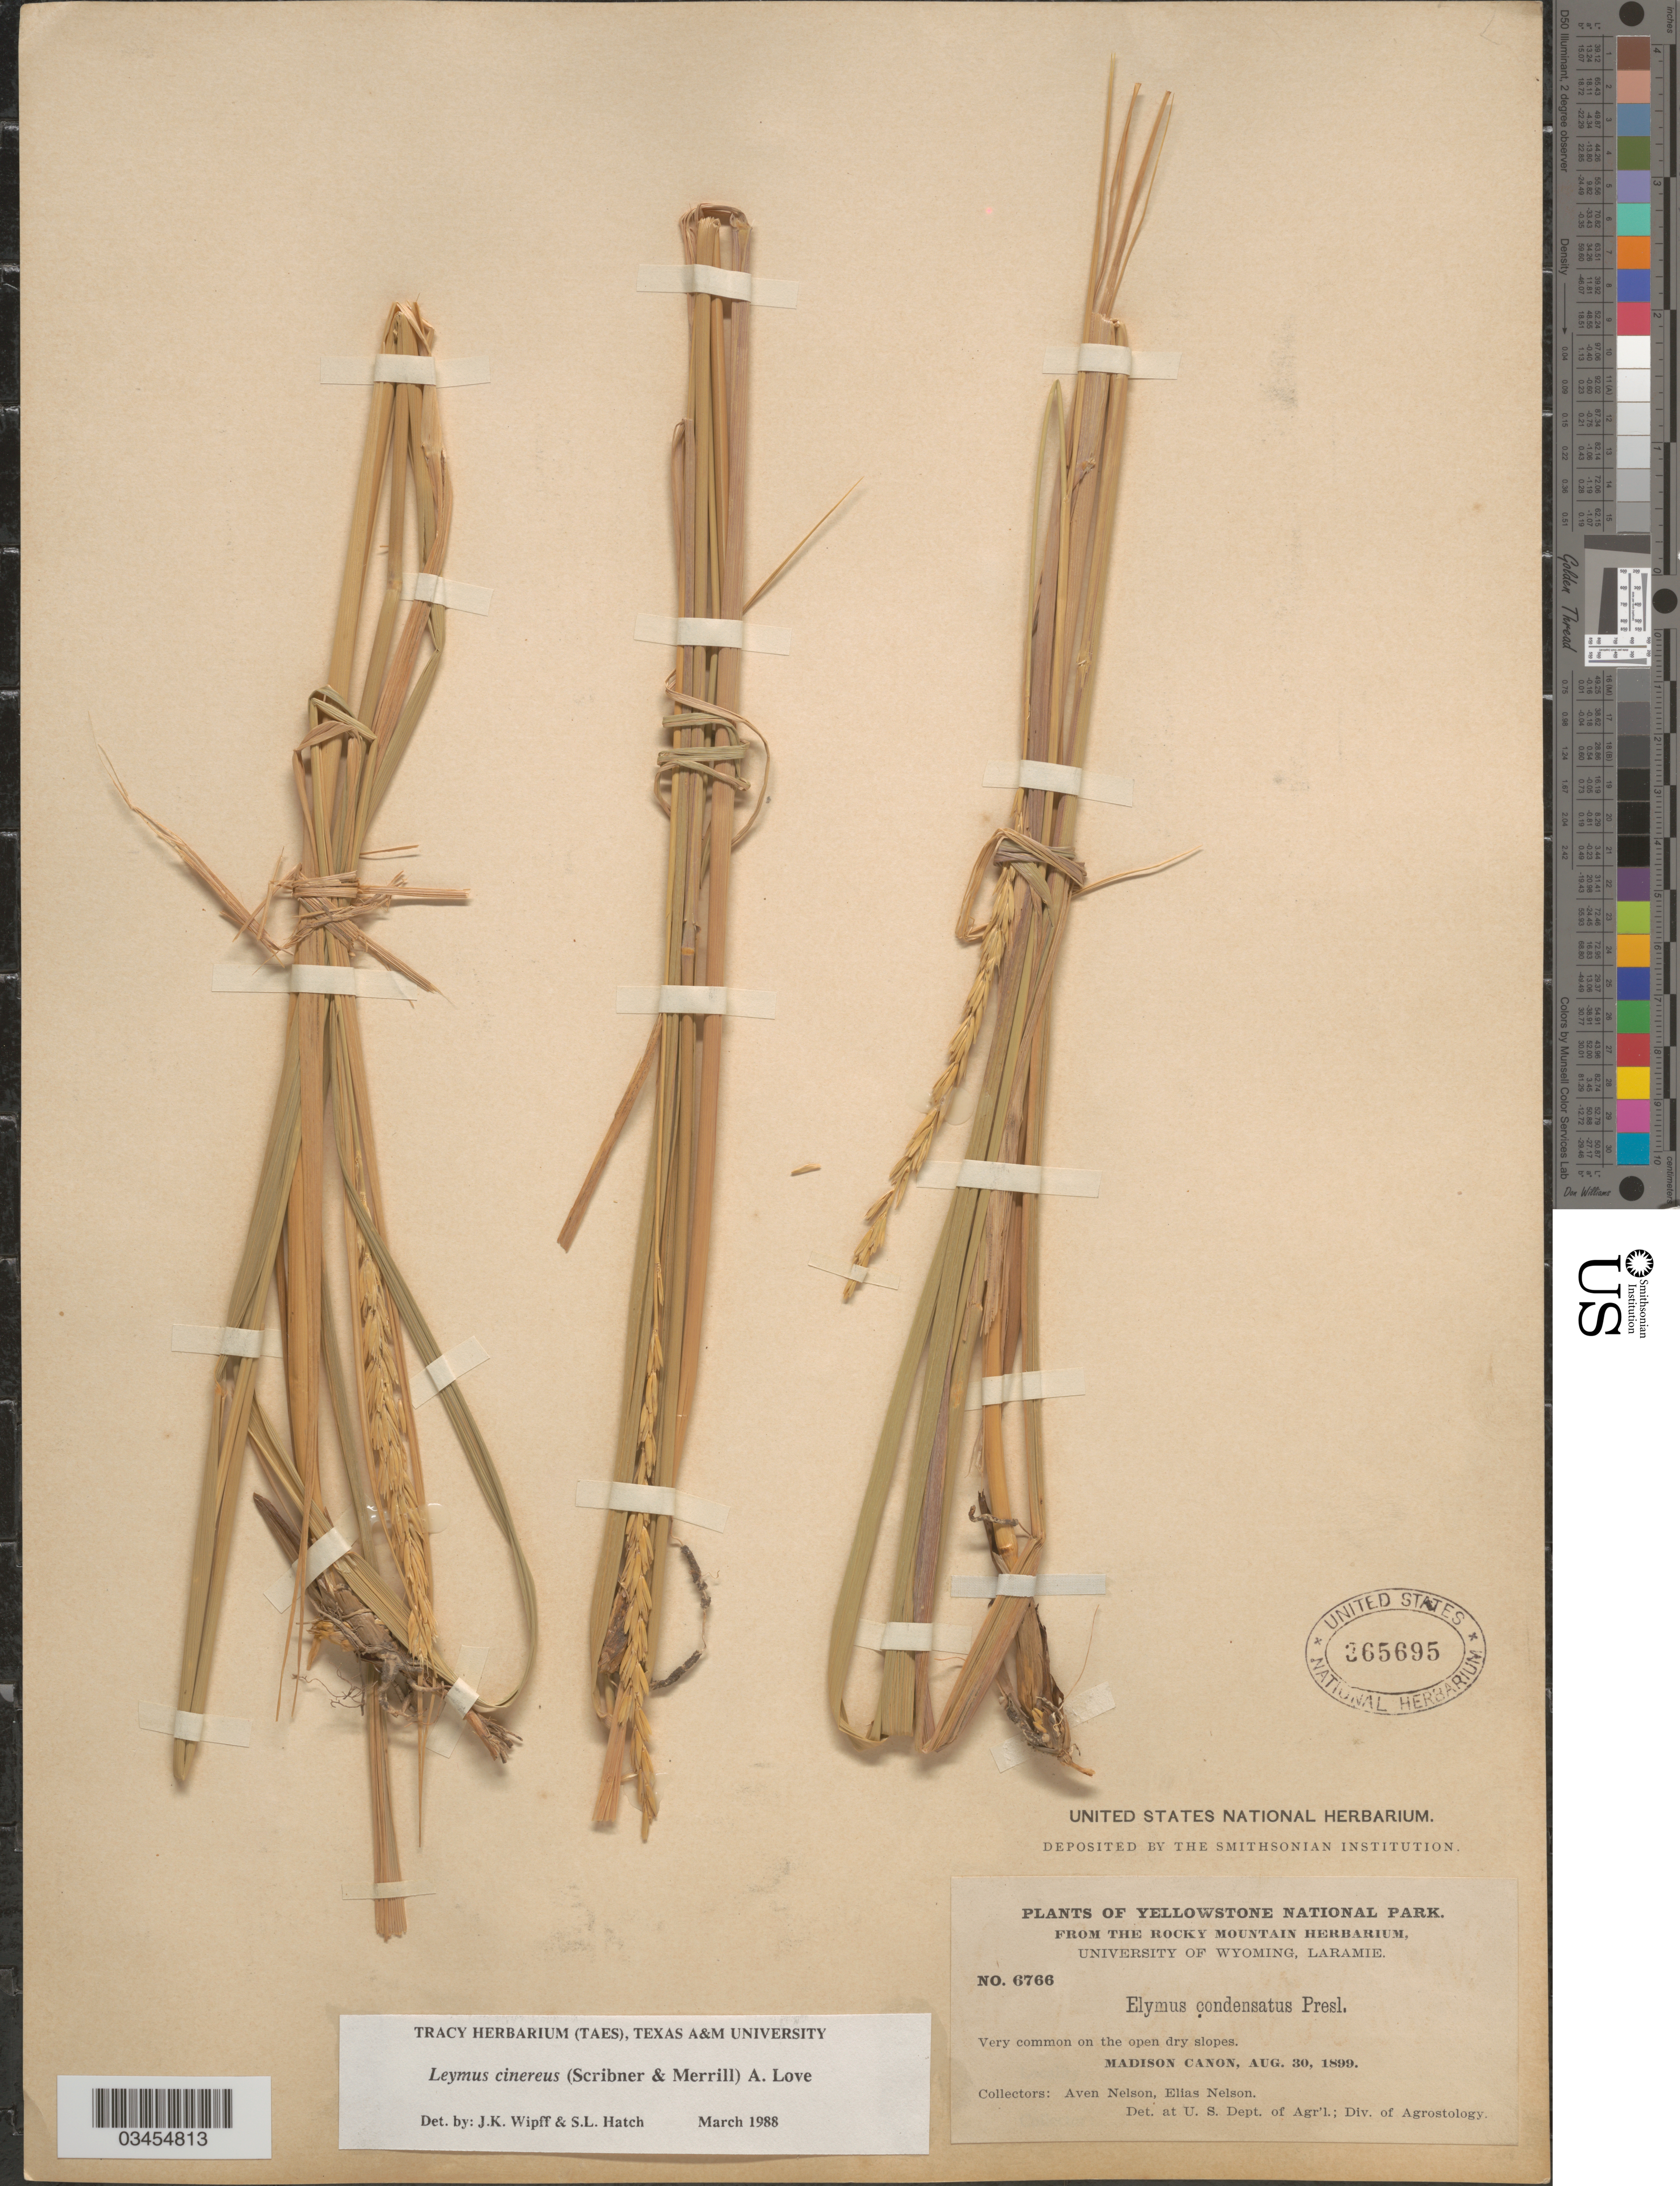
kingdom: Plantae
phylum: Tracheophyta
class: Liliopsida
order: Poales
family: Poaceae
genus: Leymus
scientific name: Leymus cinereus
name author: (Scribn. & Merr.) Á. Löve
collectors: A. Nelson & E. Nelson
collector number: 6766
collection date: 1899-08-30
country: United States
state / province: Wyoming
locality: Yellowstone National Park. Very common on the open dry slopes. Madison Canon.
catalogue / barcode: US 365695